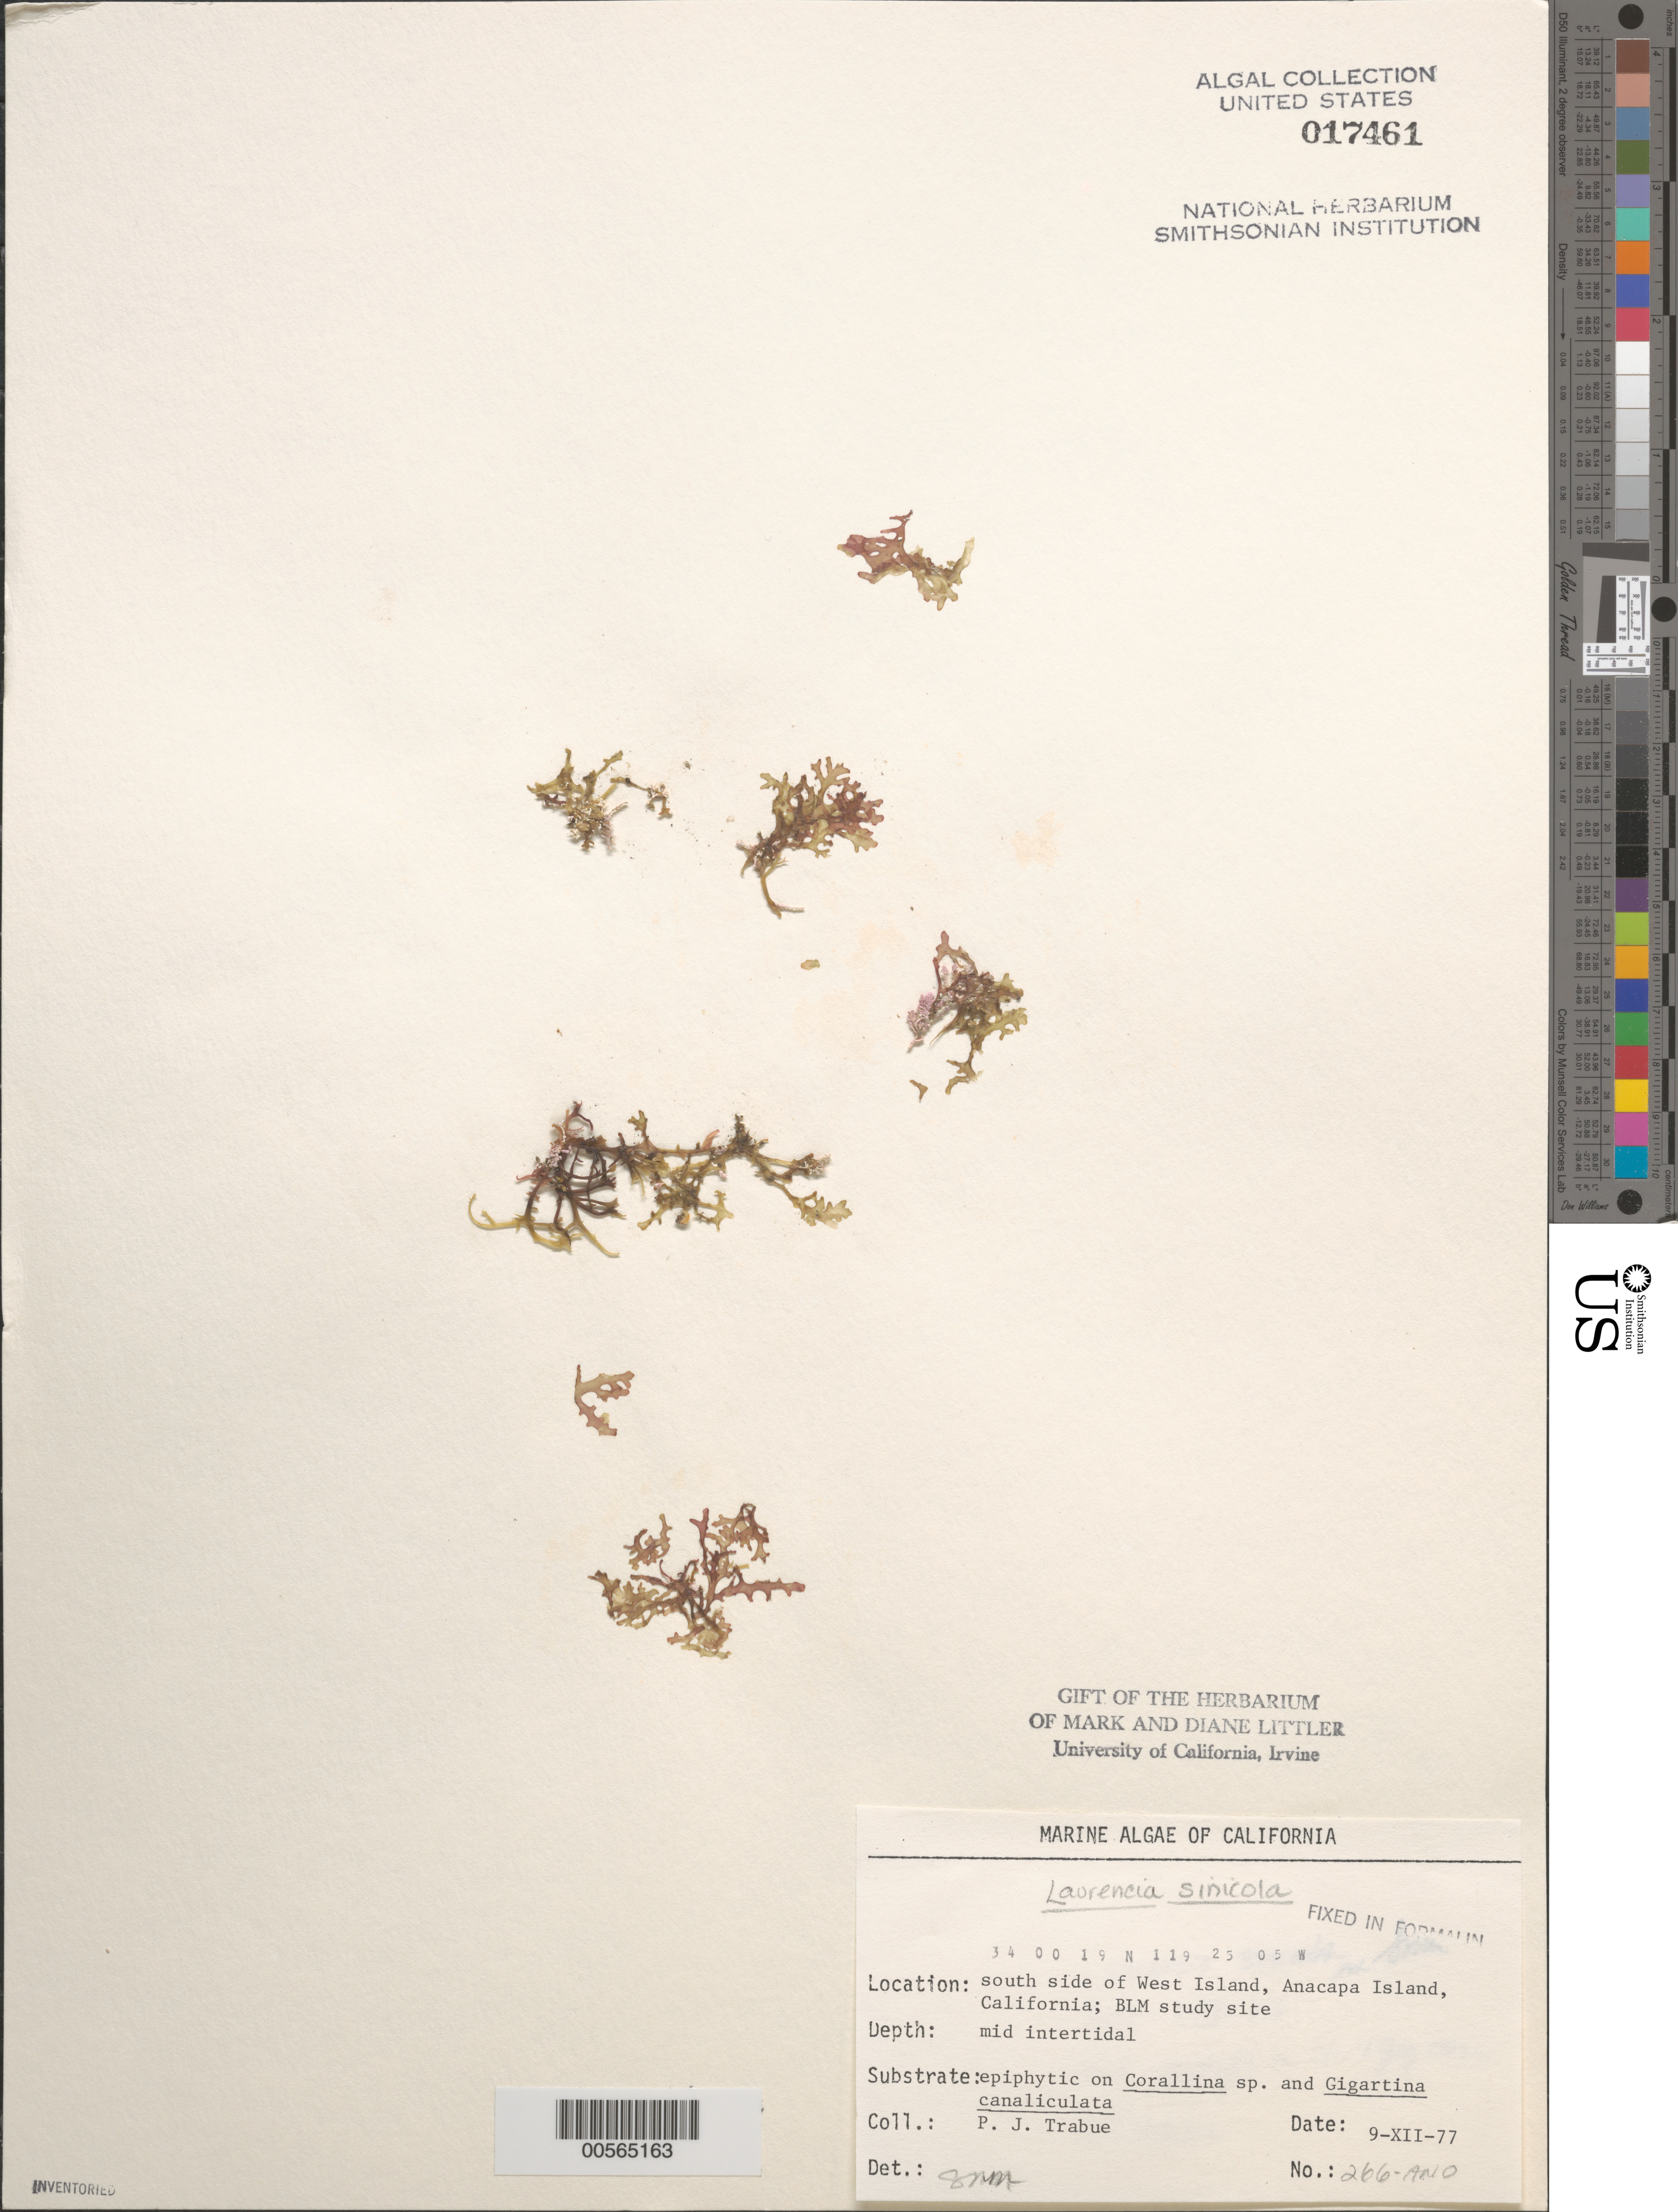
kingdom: Plantae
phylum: Rhodophyta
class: Florideophyceae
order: Ceramiales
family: Rhodomelaceae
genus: Osmundea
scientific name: Osmundea sinicola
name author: (Setchell & N.L. Gardner) K.W. Nam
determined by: Algae name updating Project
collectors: P. J. Trabue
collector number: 266-ANO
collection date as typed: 09 Dec 1977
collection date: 1977-12-09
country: United States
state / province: California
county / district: Ventura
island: Anacapa Island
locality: South side of west island, near Cat Rock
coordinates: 34 00 19 N, 119 25 05 W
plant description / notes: BLM-SOCALBIGHT Rocky Intertidal Survey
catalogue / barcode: US 17461